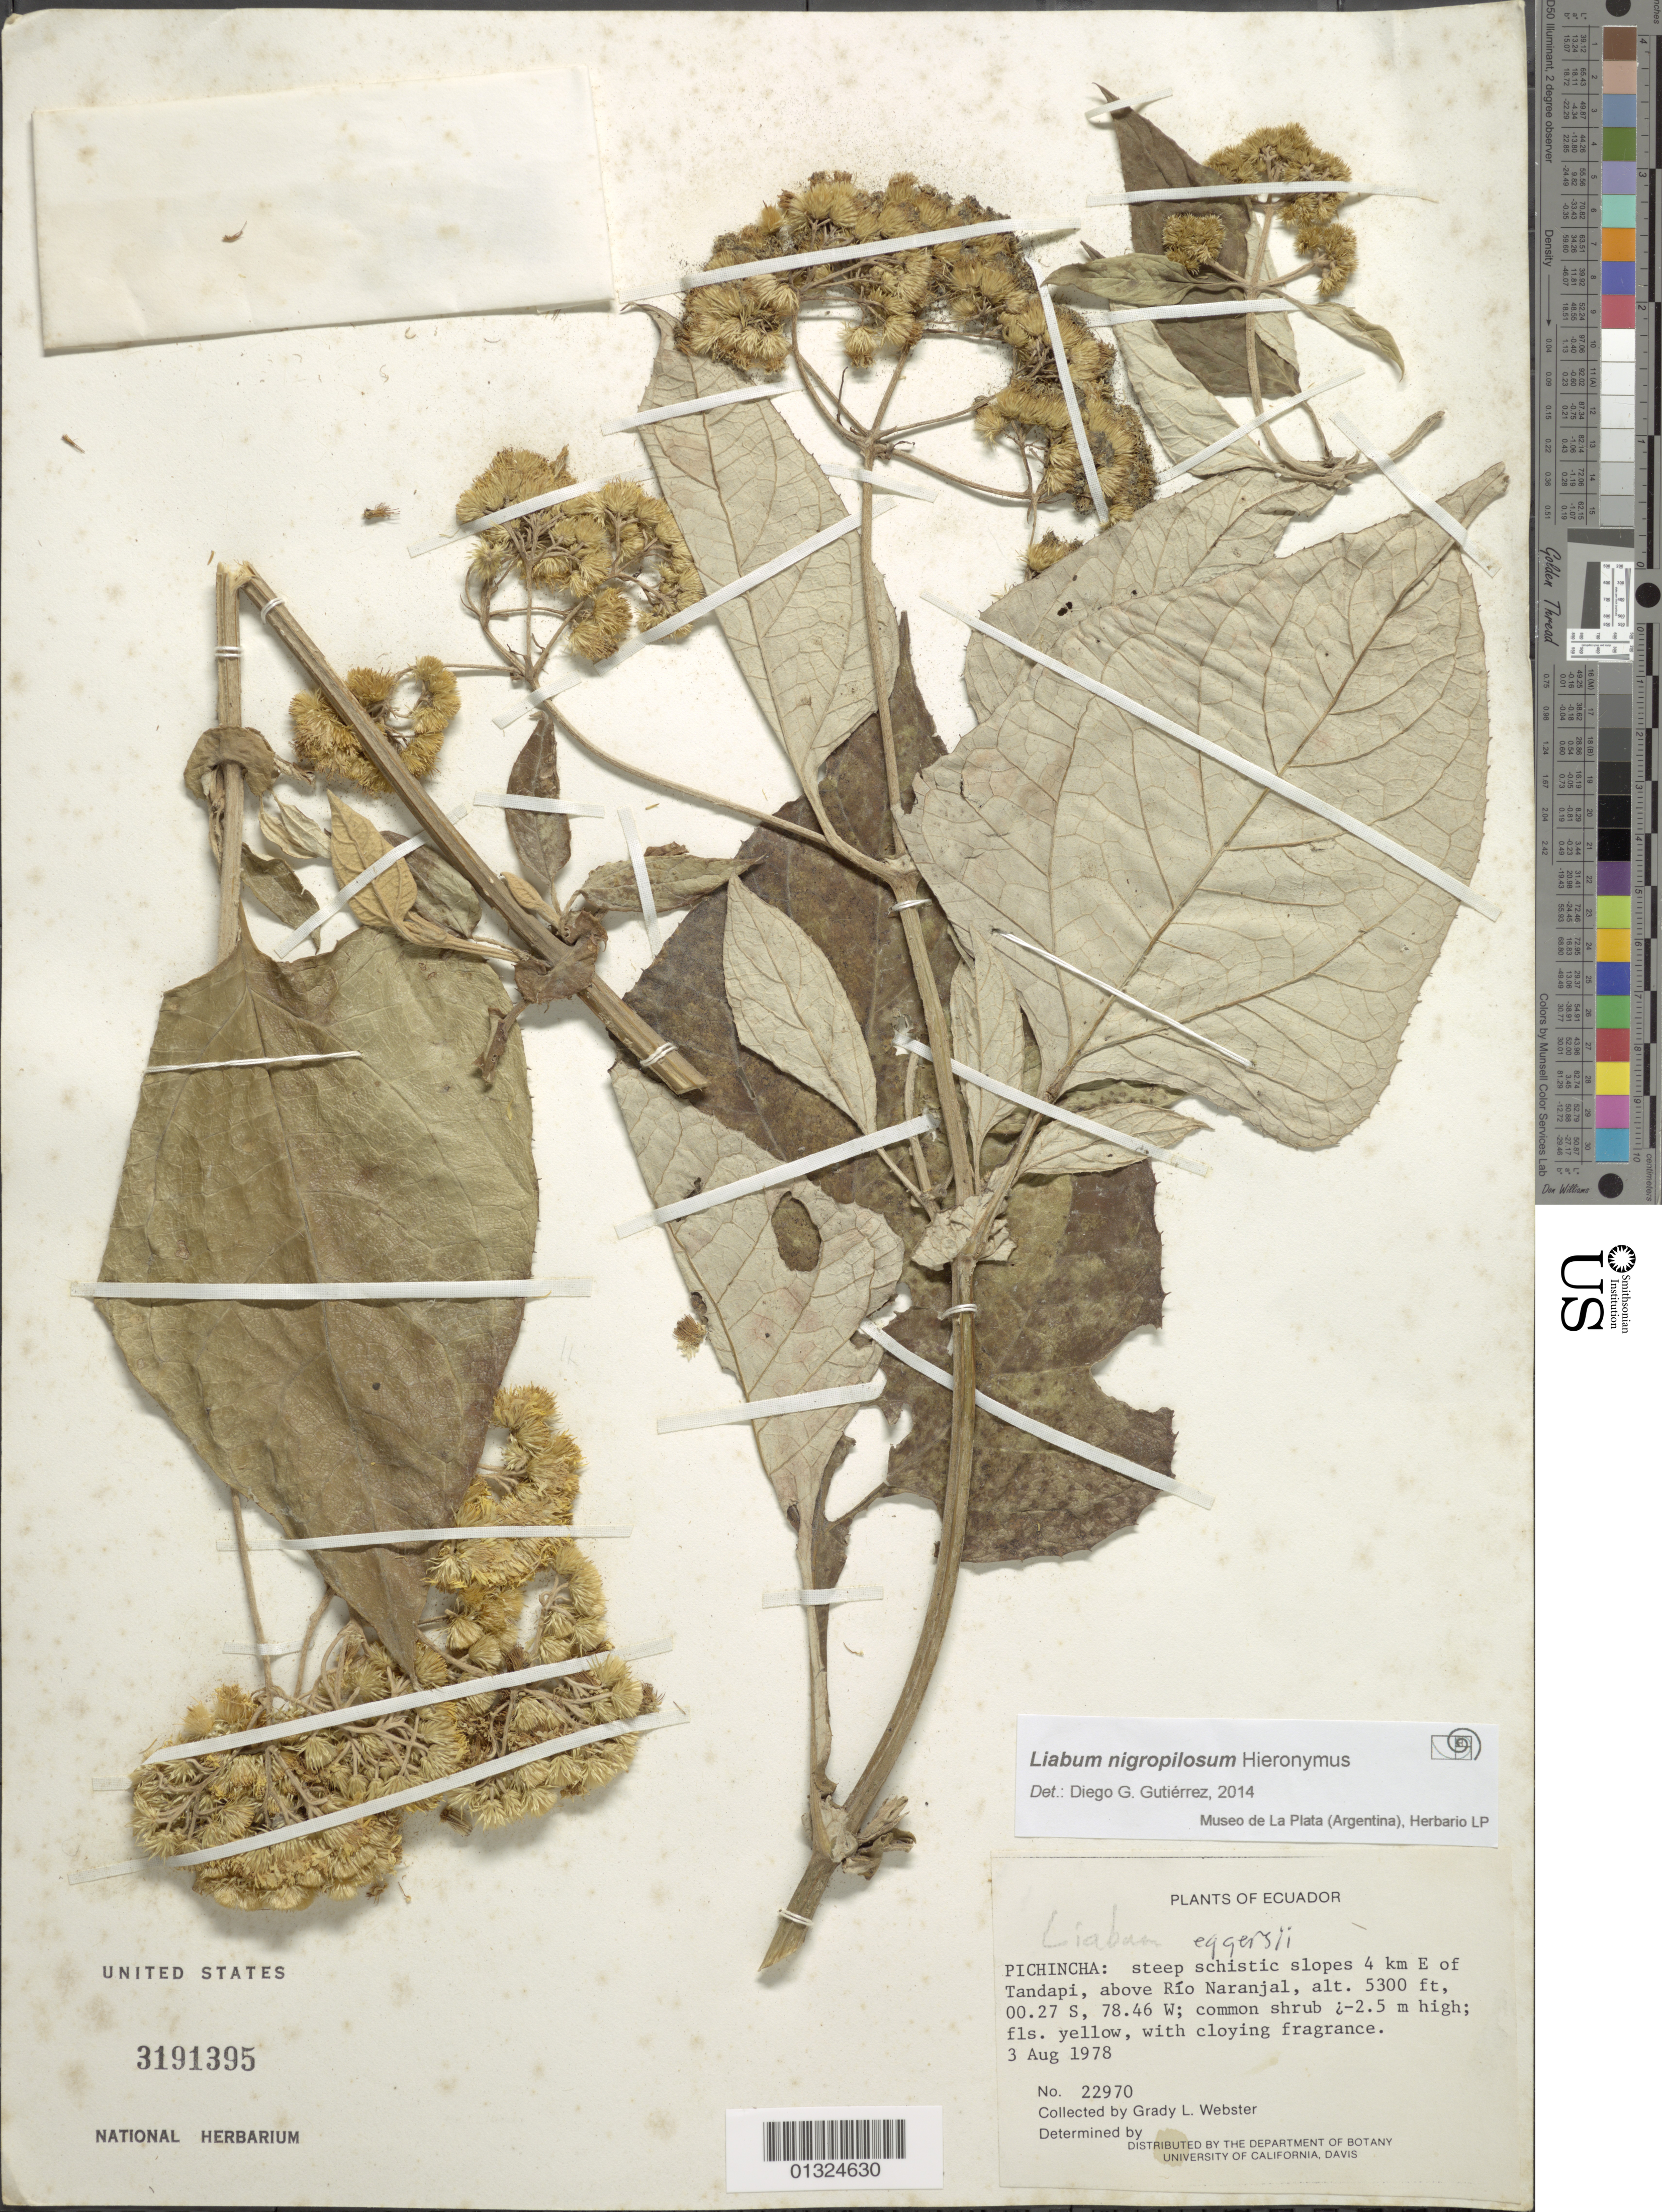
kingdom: Plantae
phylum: Tracheophyta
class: Magnoliopsida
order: Asterales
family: Asteraceae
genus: Liabum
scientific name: Liabum nigropilosum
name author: Hieron.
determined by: Gutierrez, D. G.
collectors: G. L. Webster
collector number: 22970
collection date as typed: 3 August 1978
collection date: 1978-08-03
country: Ecuador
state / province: Pichincha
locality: Steep schistic slopes 4 km E of Tandapi, above Rio Naranjal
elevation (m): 1615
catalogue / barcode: US 3191395